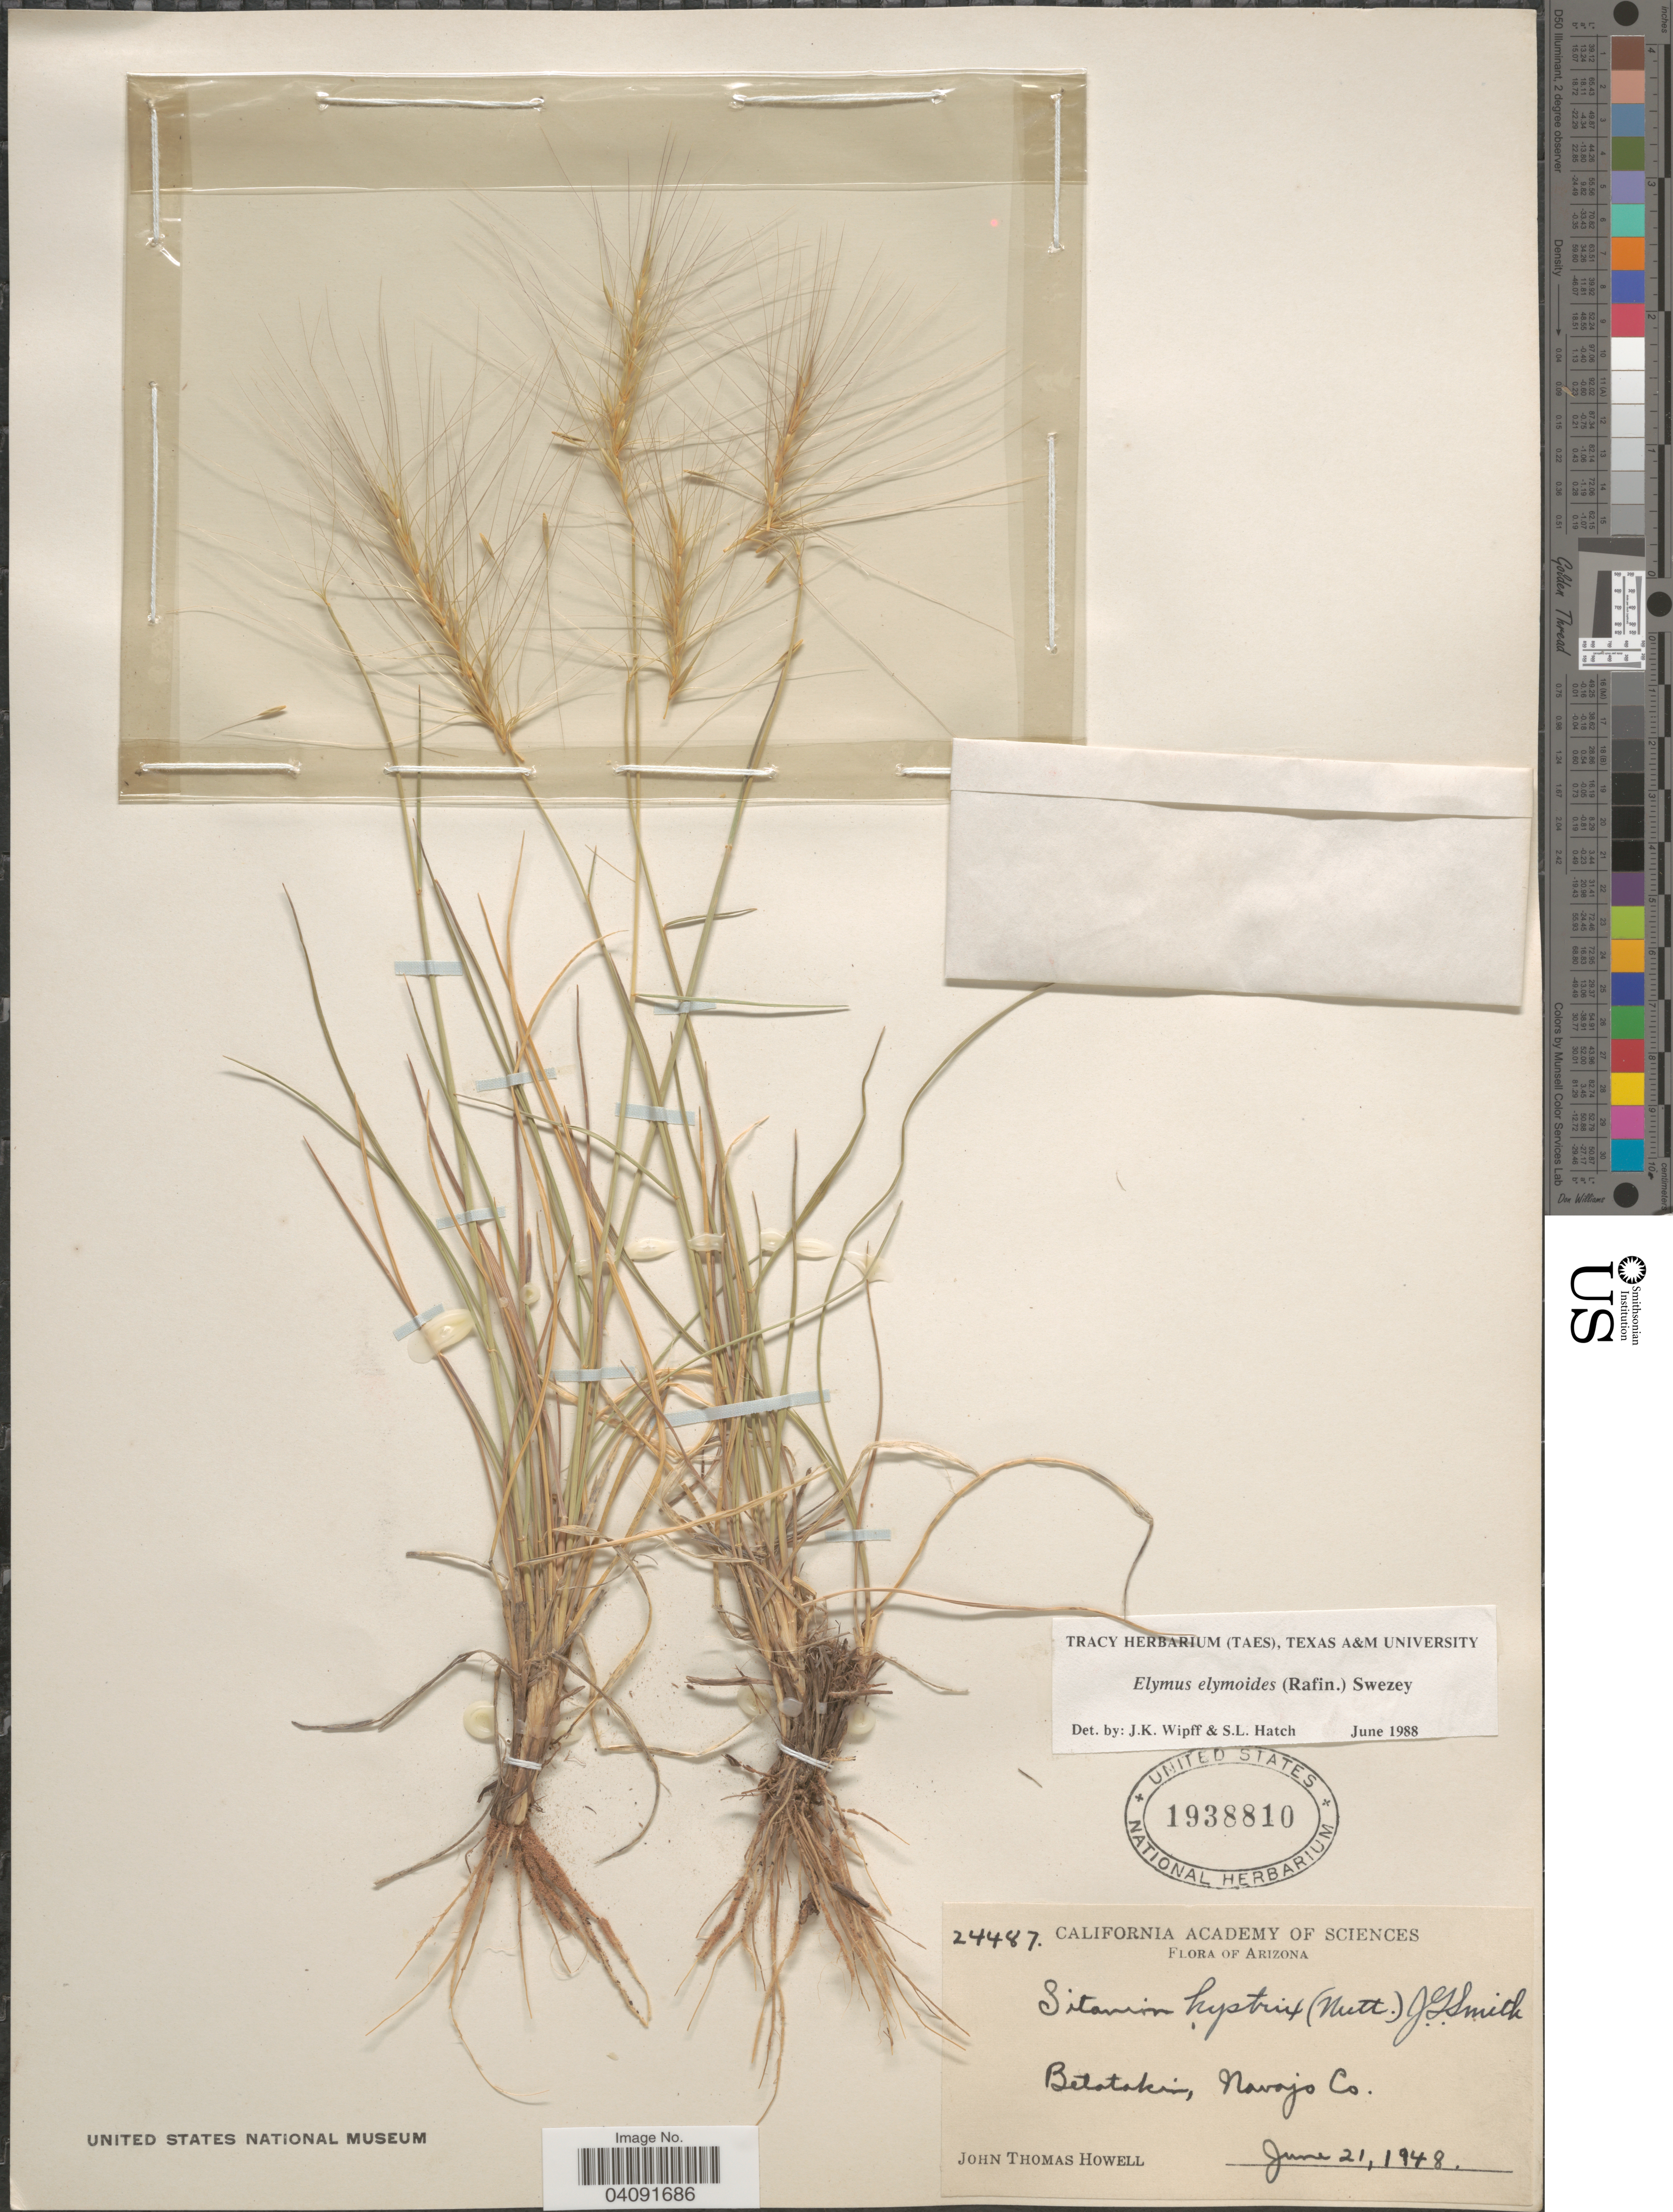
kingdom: Plantae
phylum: Tracheophyta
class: Liliopsida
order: Poales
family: Poaceae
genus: Elymus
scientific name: Elymus elymoides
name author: (Raf.) Swezey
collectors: J. T. Howell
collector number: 24487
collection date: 1948-06-21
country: United States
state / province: Arizona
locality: Betatakin, Navajo Co.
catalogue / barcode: US 1938810